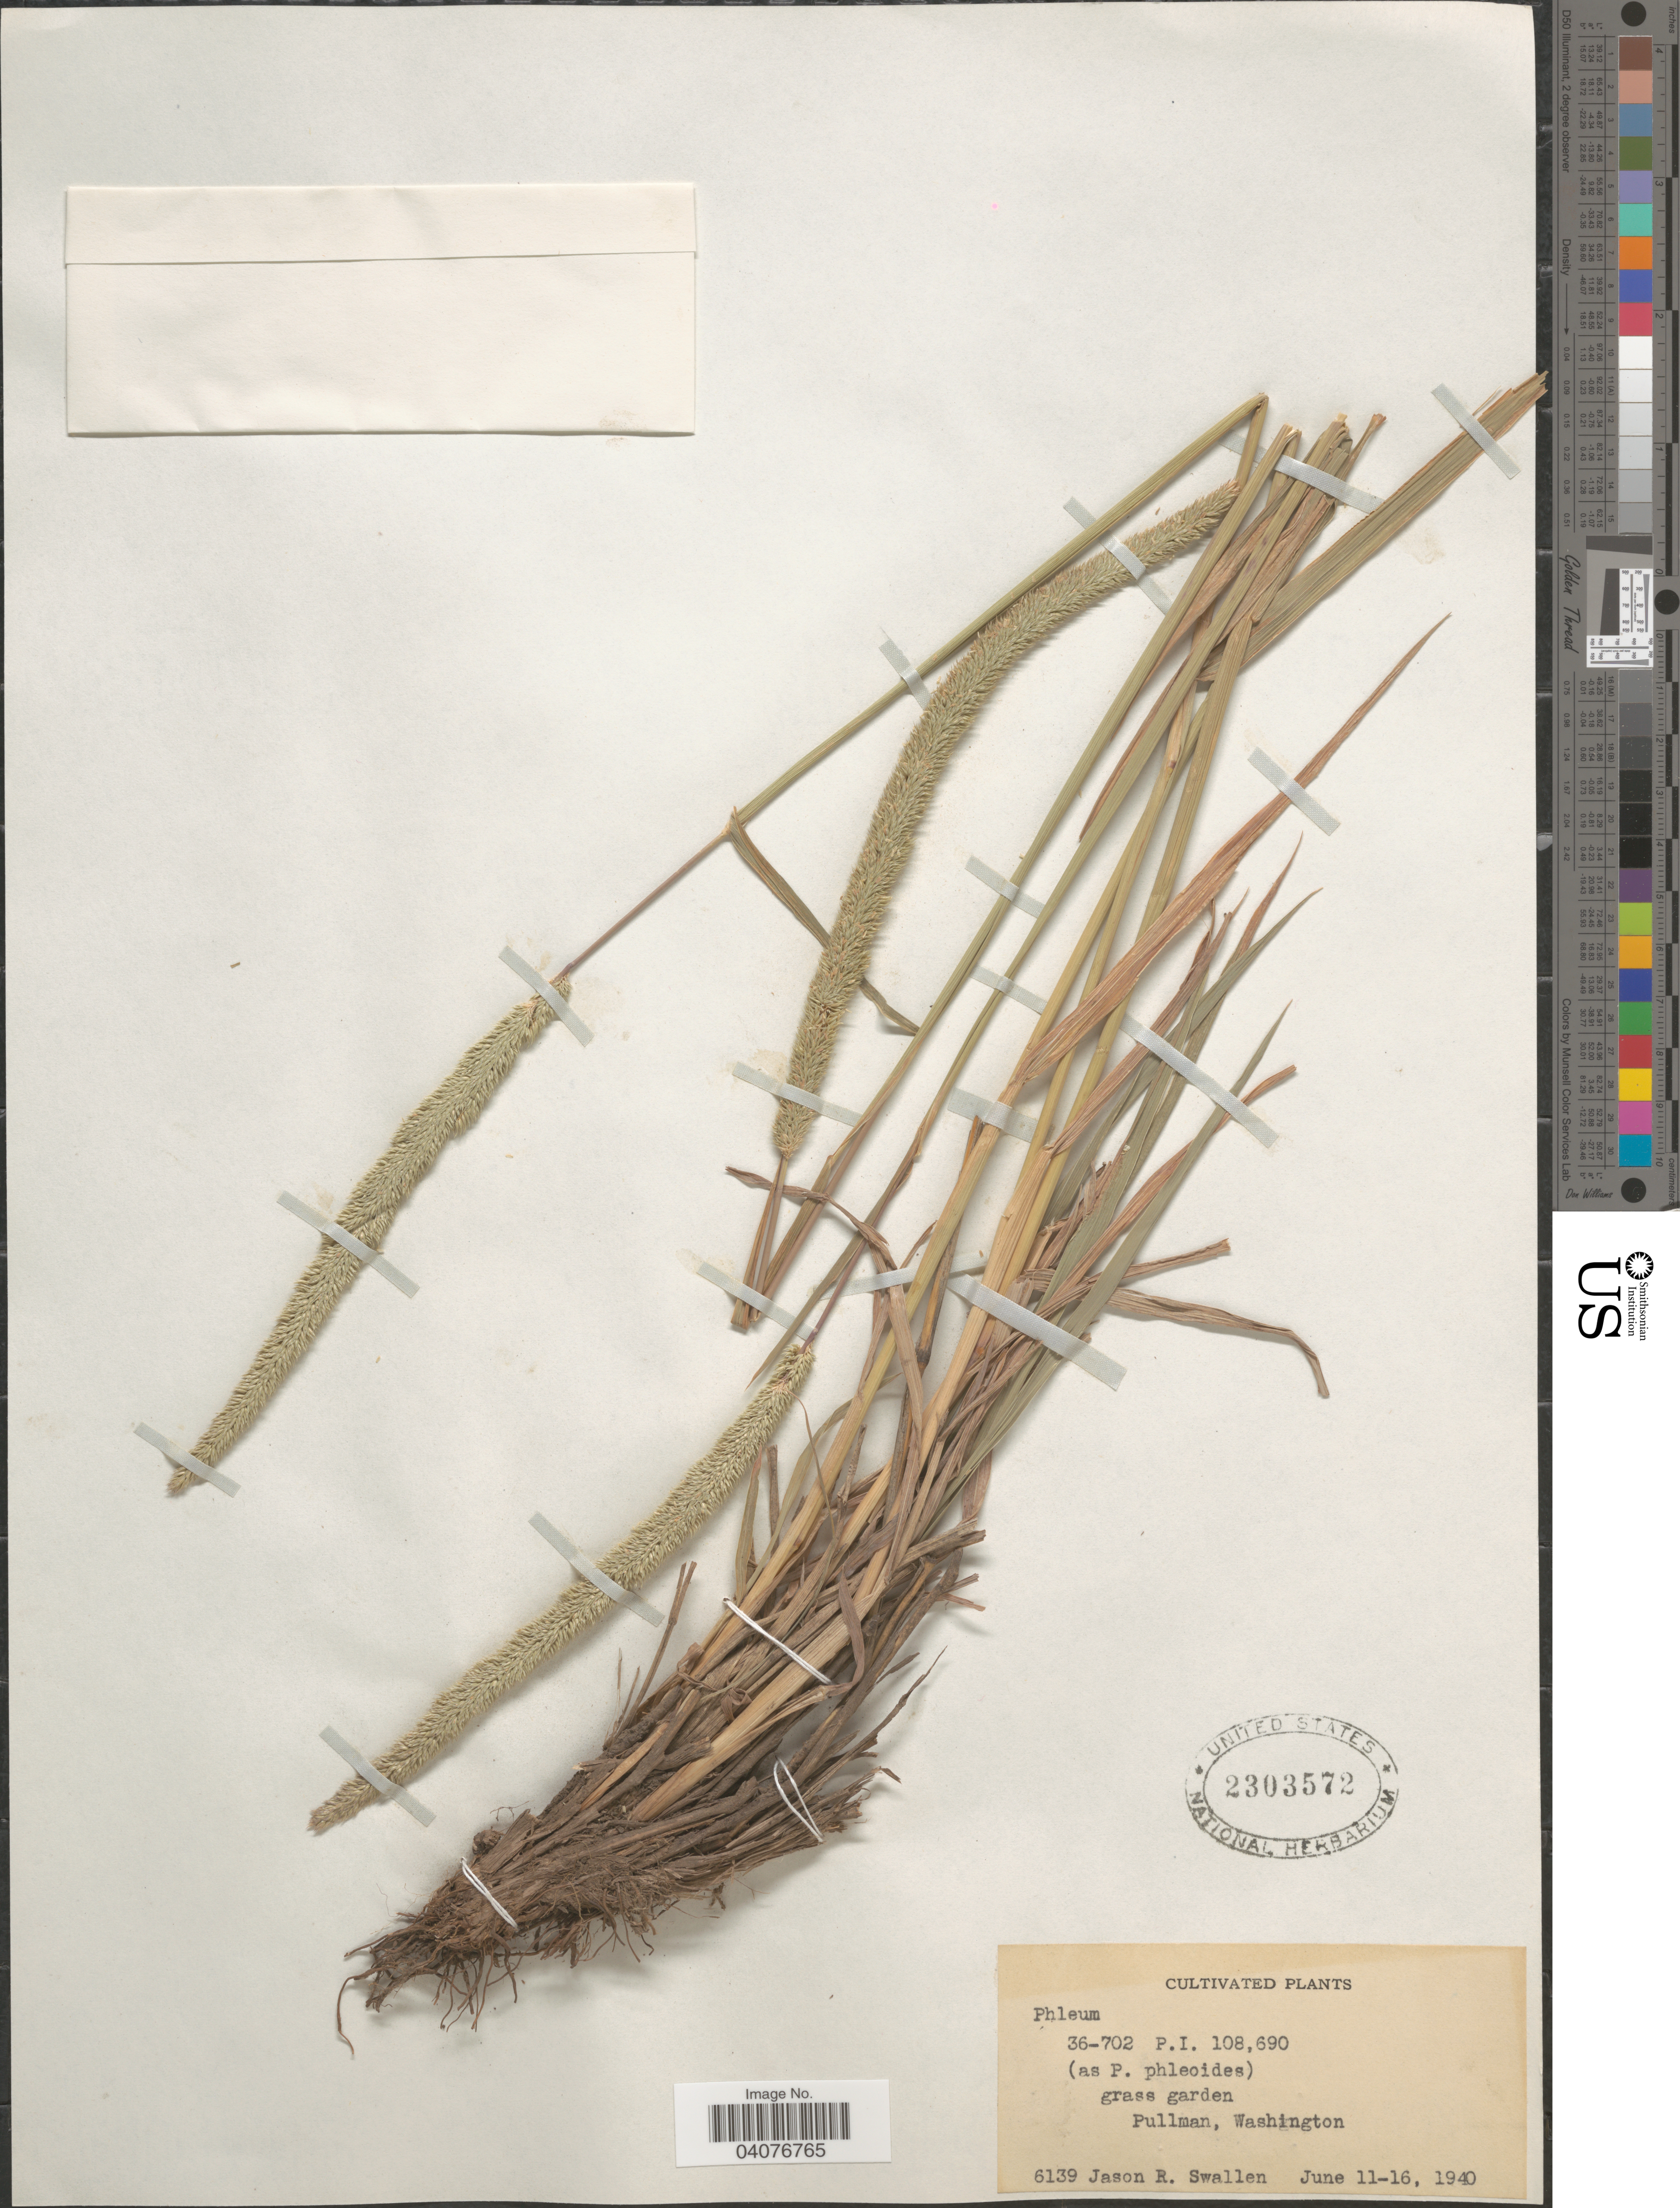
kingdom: Plantae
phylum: Tracheophyta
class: Liliopsida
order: Poales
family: Poaceae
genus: Phleum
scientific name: Phleum sp.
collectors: J. R. Swallen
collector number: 6139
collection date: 1940-06-11/1940-06-16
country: United States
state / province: Washington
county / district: Whitman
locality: Grass garden, Pullman.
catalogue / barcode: US 2303572